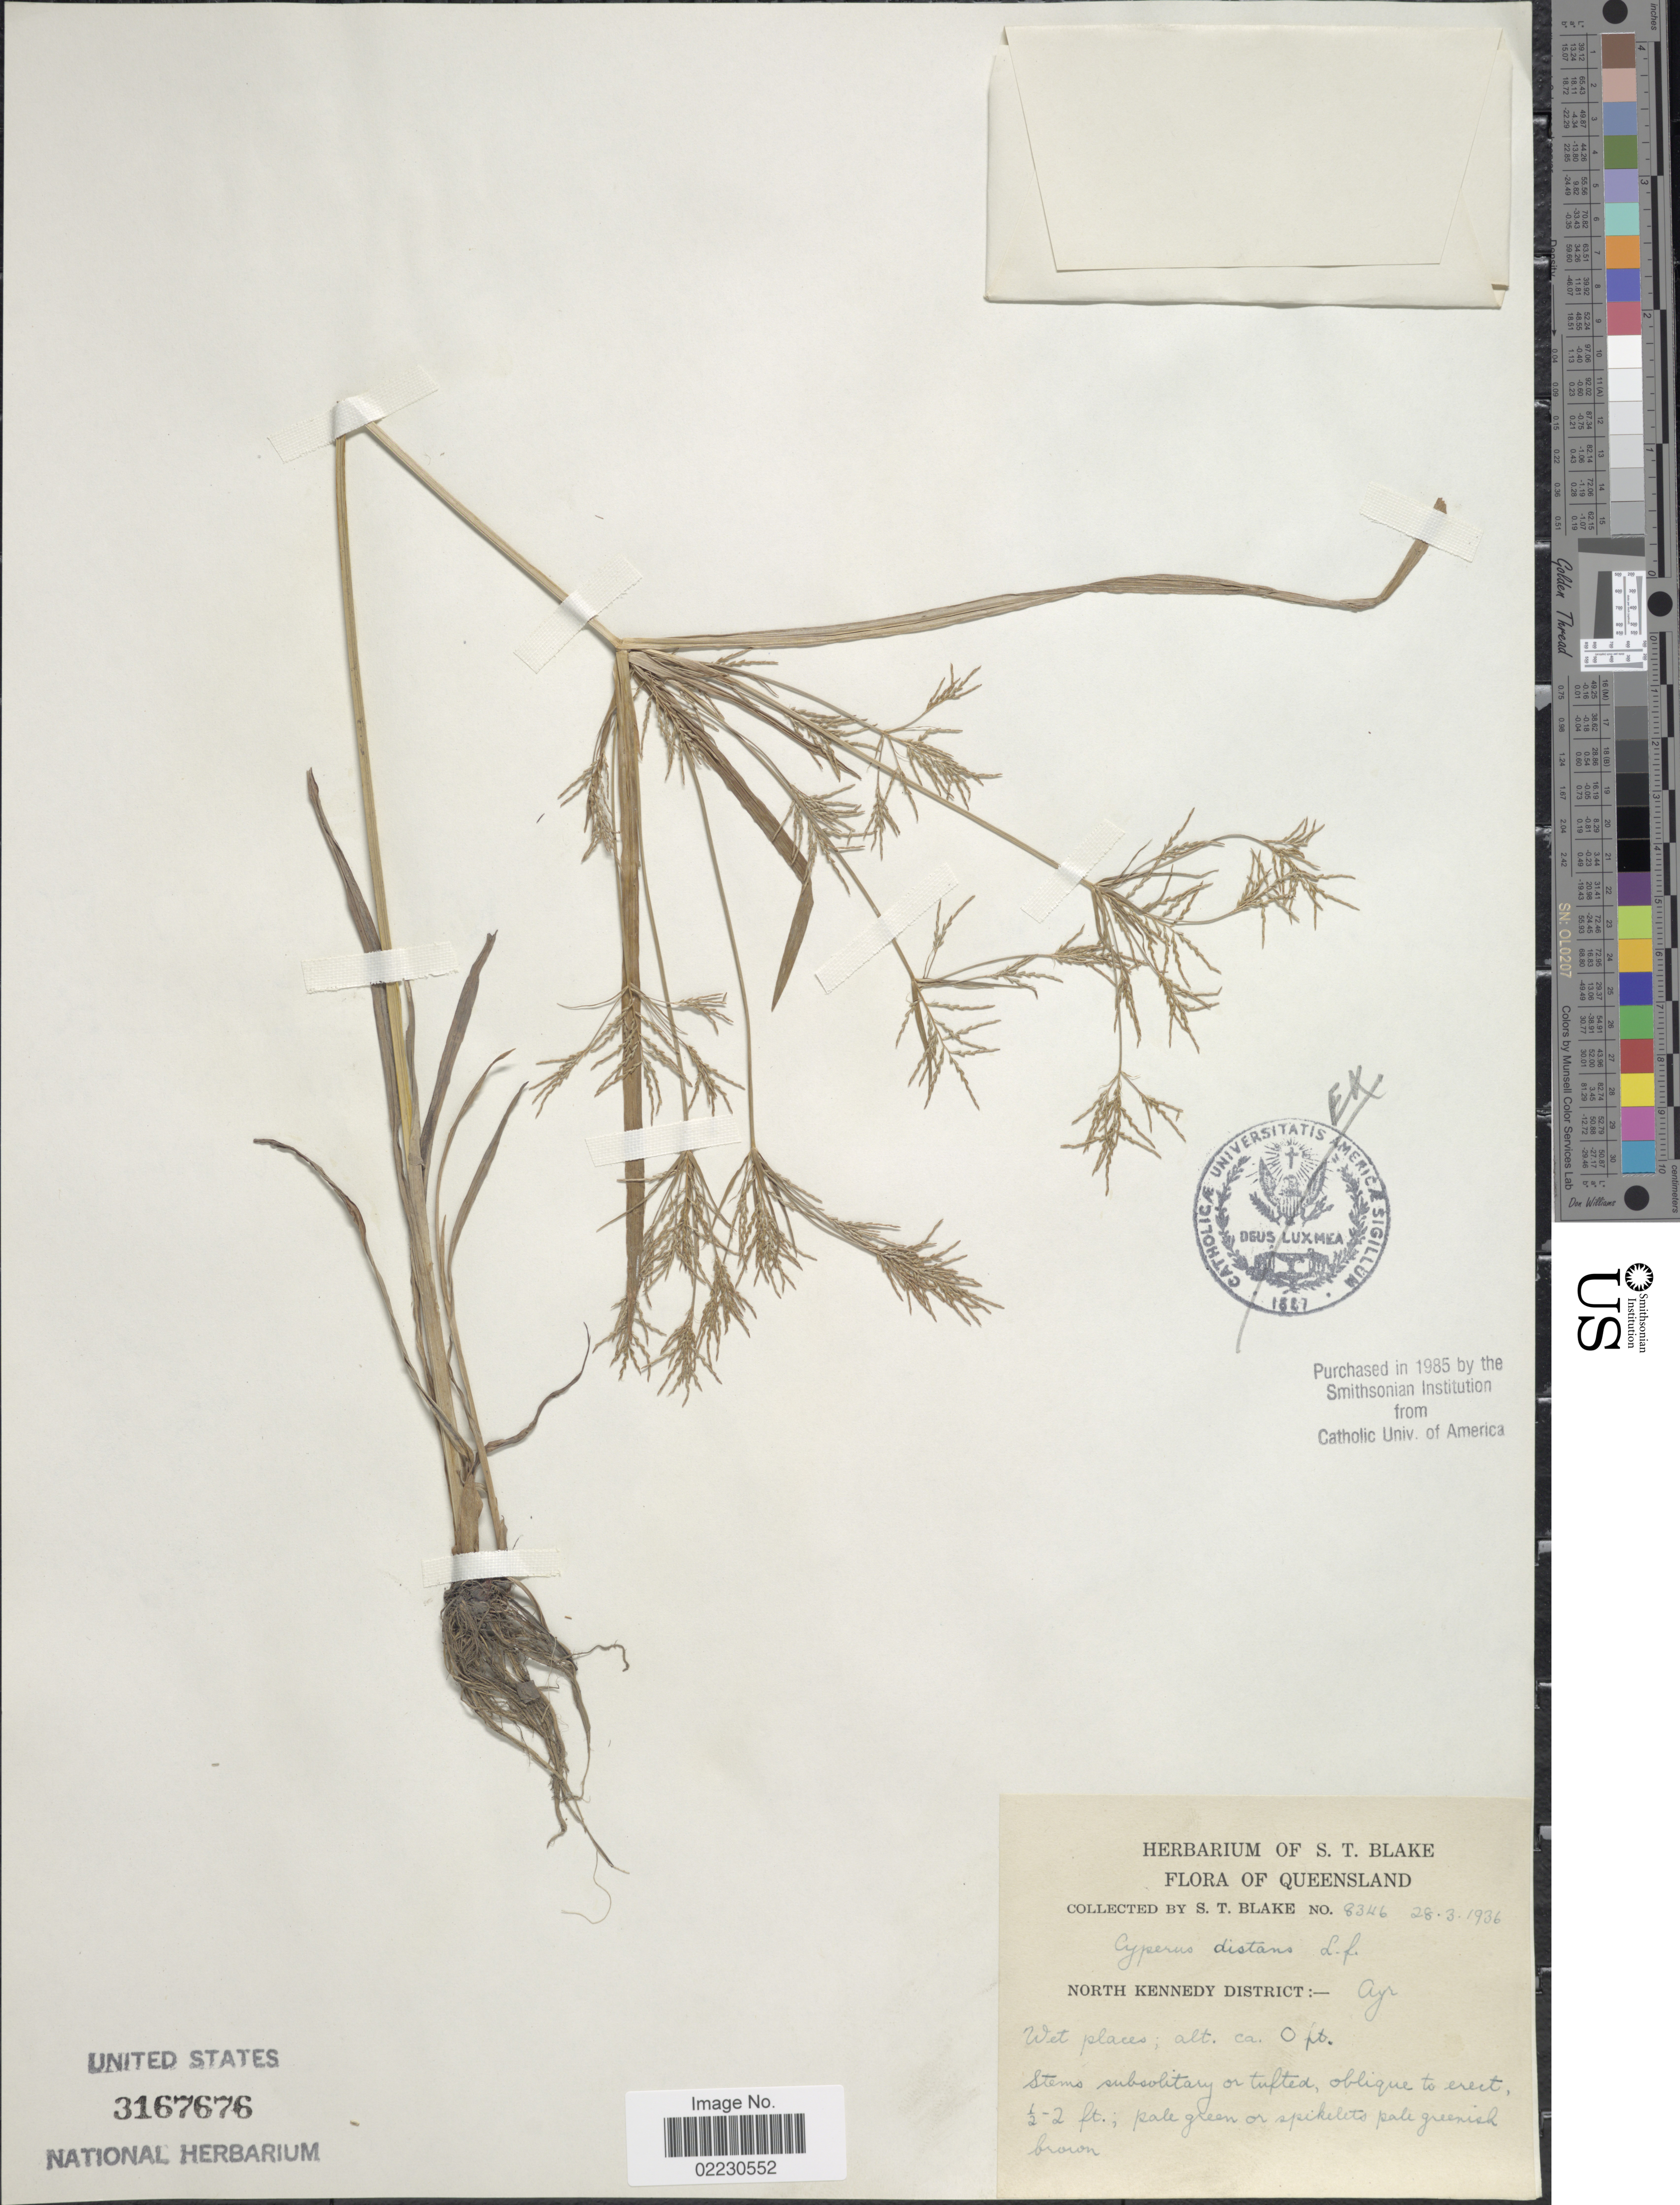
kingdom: Plantae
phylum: Tracheophyta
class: Liliopsida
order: Poales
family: Cyperaceae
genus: Cyperus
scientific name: Cyperus distans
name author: L. f.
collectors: S. T. Blake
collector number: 8346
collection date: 1936-03-28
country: Australia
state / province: Queensland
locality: North Kennedy District:- Ayr . Wet places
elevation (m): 0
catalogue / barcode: US 3167676